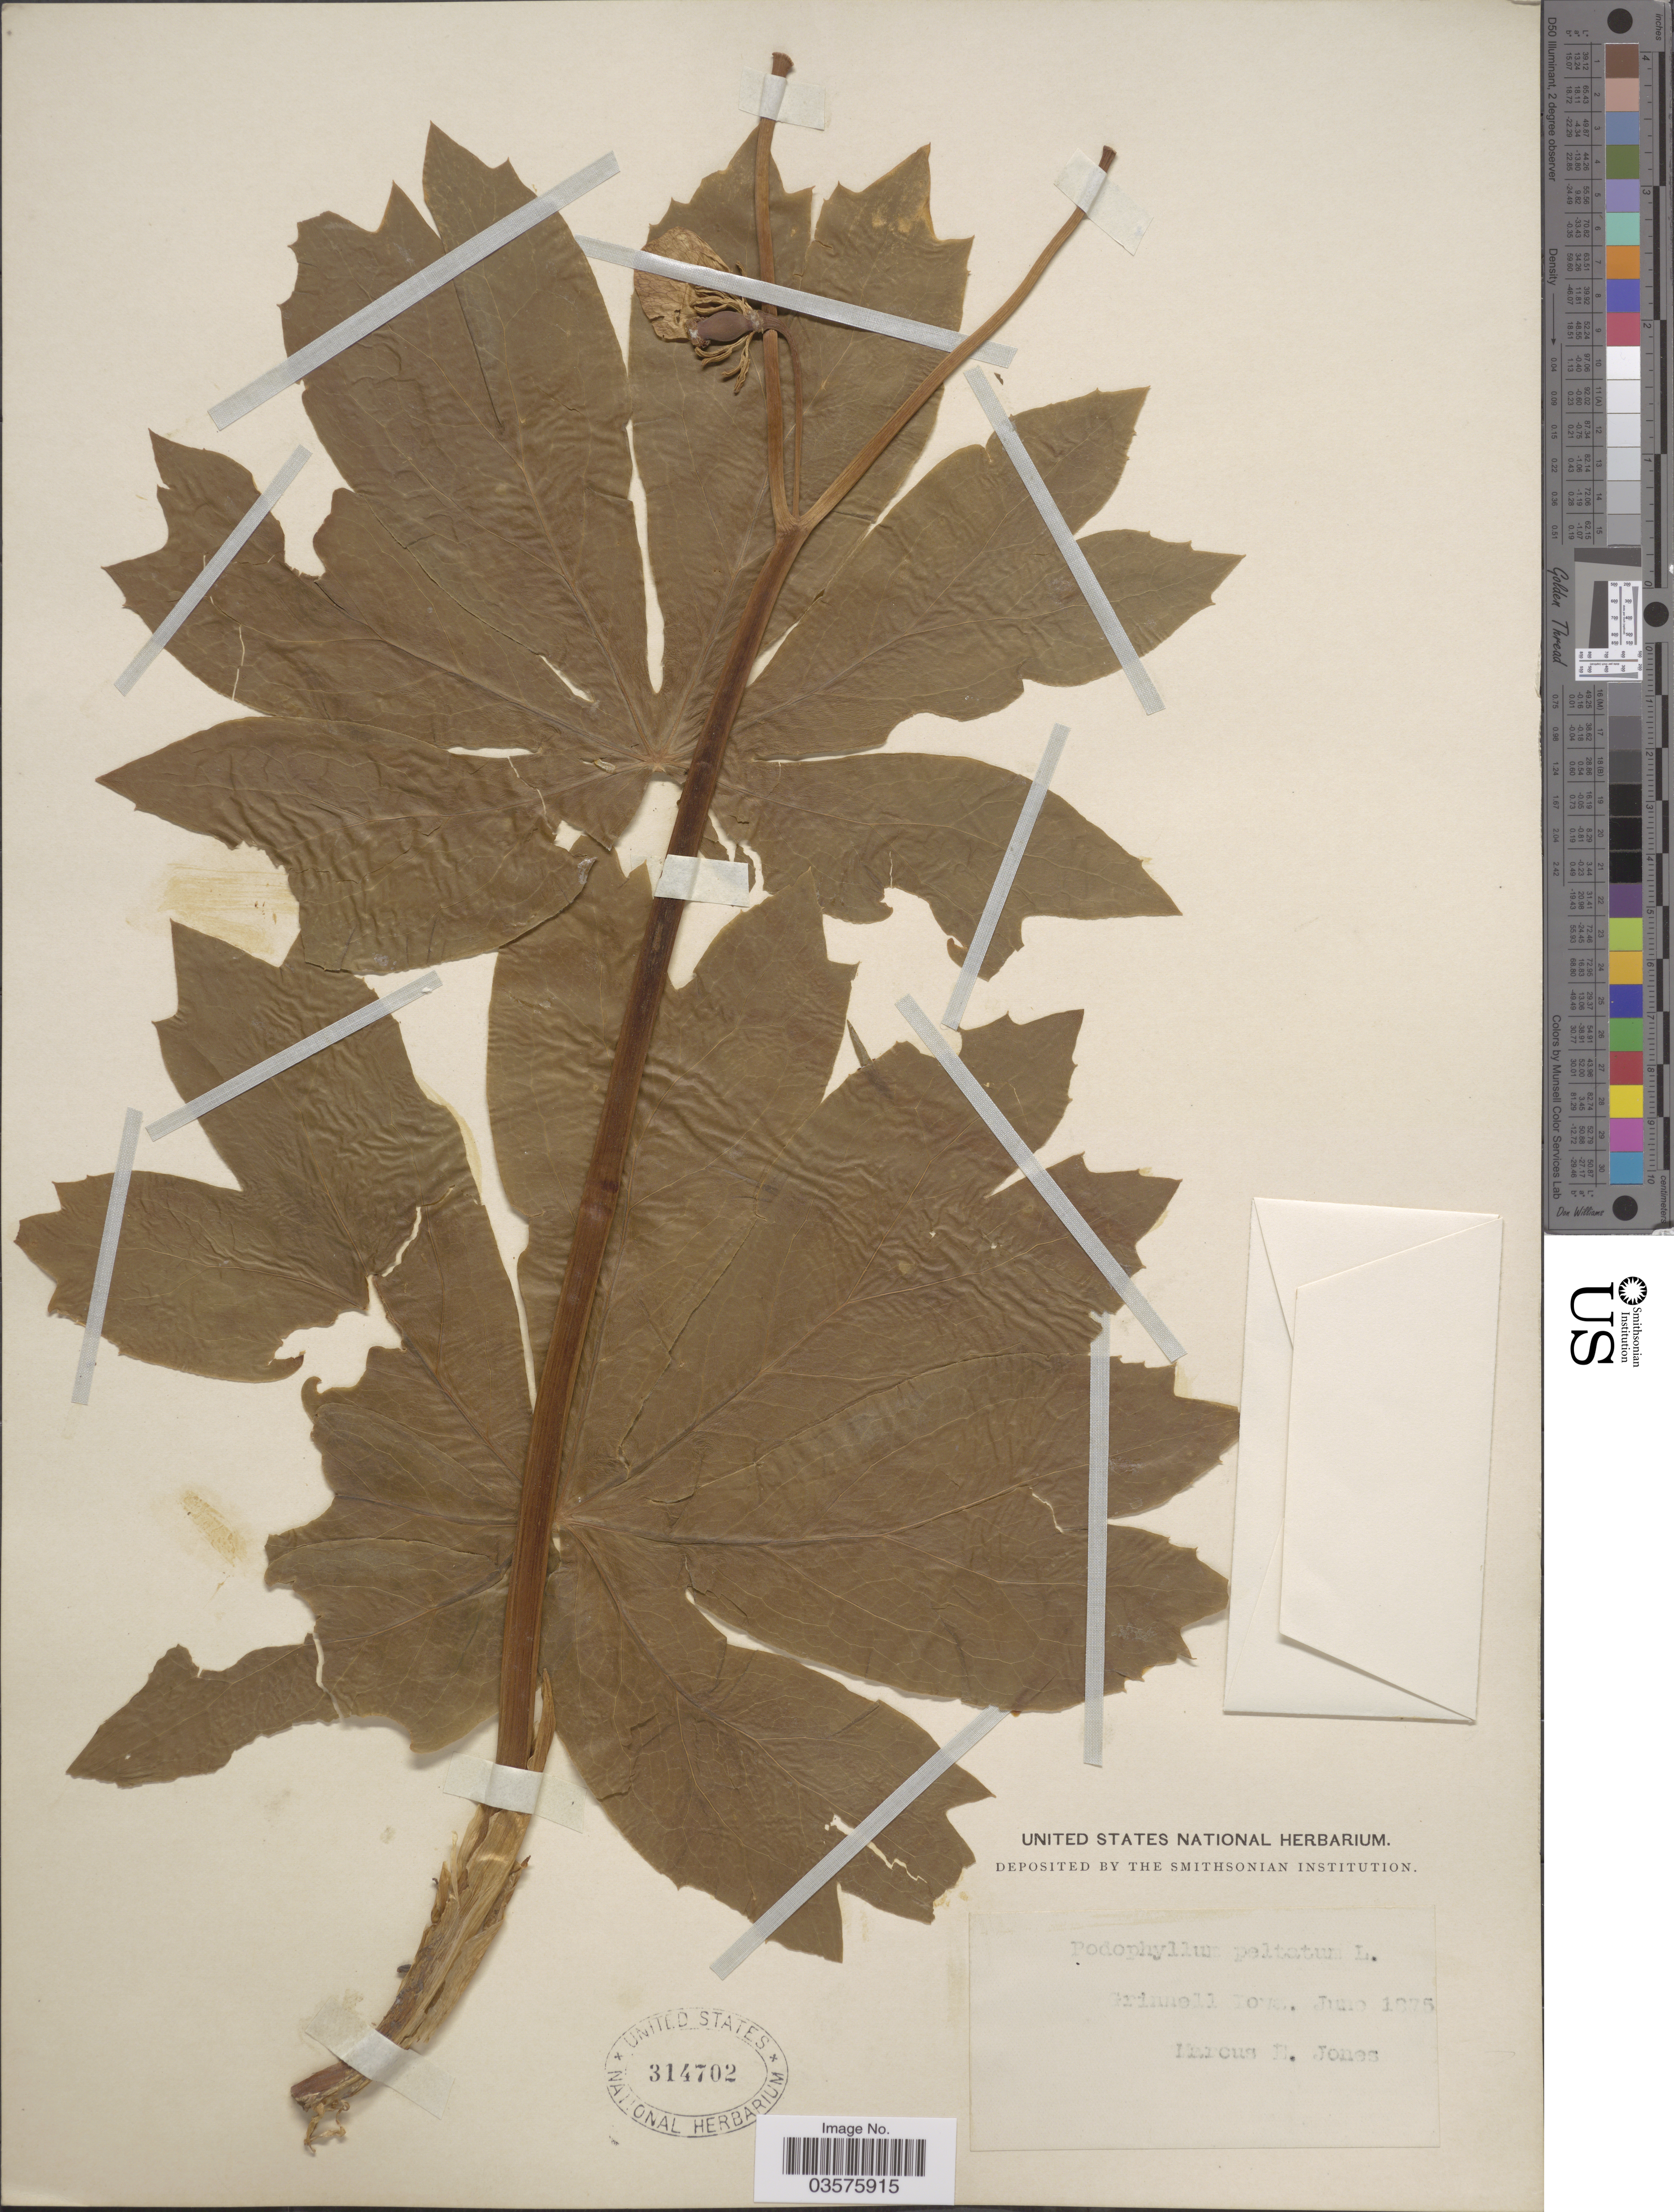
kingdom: Plantae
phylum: Tracheophyta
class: Magnoliopsida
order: Ranunculales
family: Berberidaceae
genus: Podophyllum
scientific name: Podophyllum peltatum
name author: L.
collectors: M. E. Jones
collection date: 1875-06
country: United States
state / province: Iowa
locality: Grinnell.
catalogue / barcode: US 314702